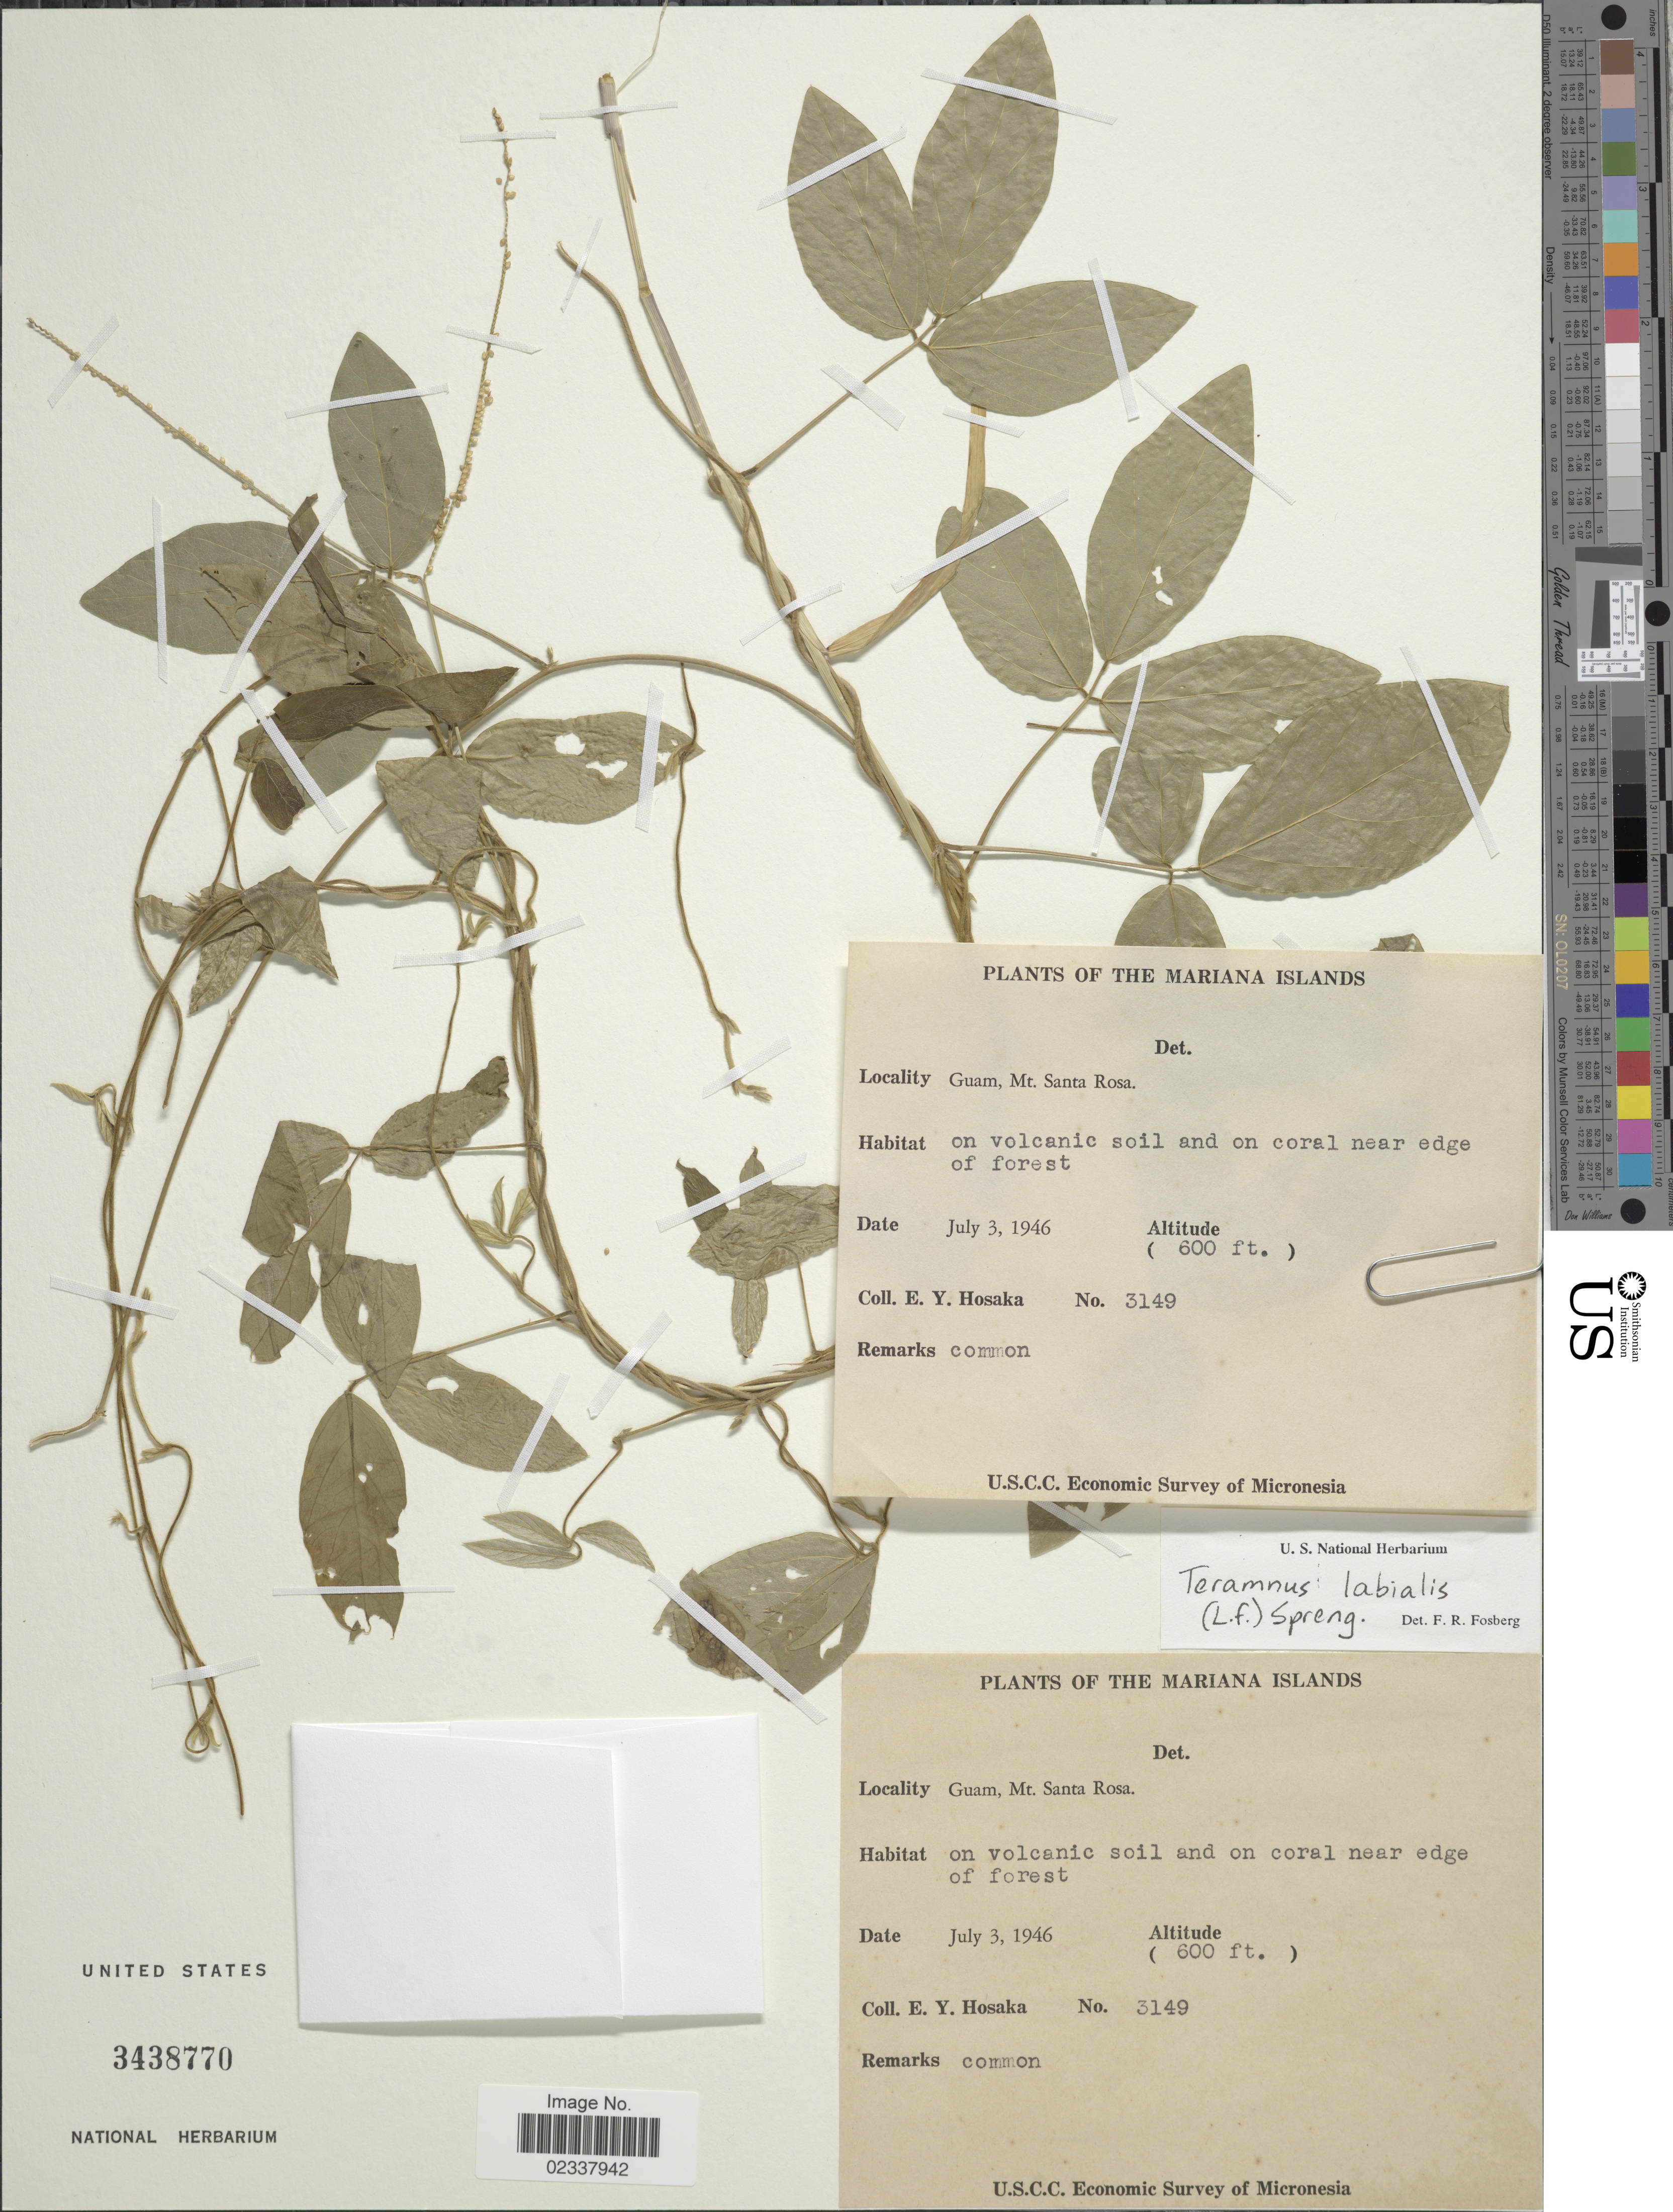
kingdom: Plantae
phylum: Tracheophyta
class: Magnoliopsida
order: Fabales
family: Fabaceae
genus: Teramnus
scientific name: Teramnus labialis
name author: (L. f.) Spreng.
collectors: E. Y. Hosaka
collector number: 3149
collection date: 1946-07-03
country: Guam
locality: The Mariana Islands, Mt Santa Rosa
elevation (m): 183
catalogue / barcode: US 3438770